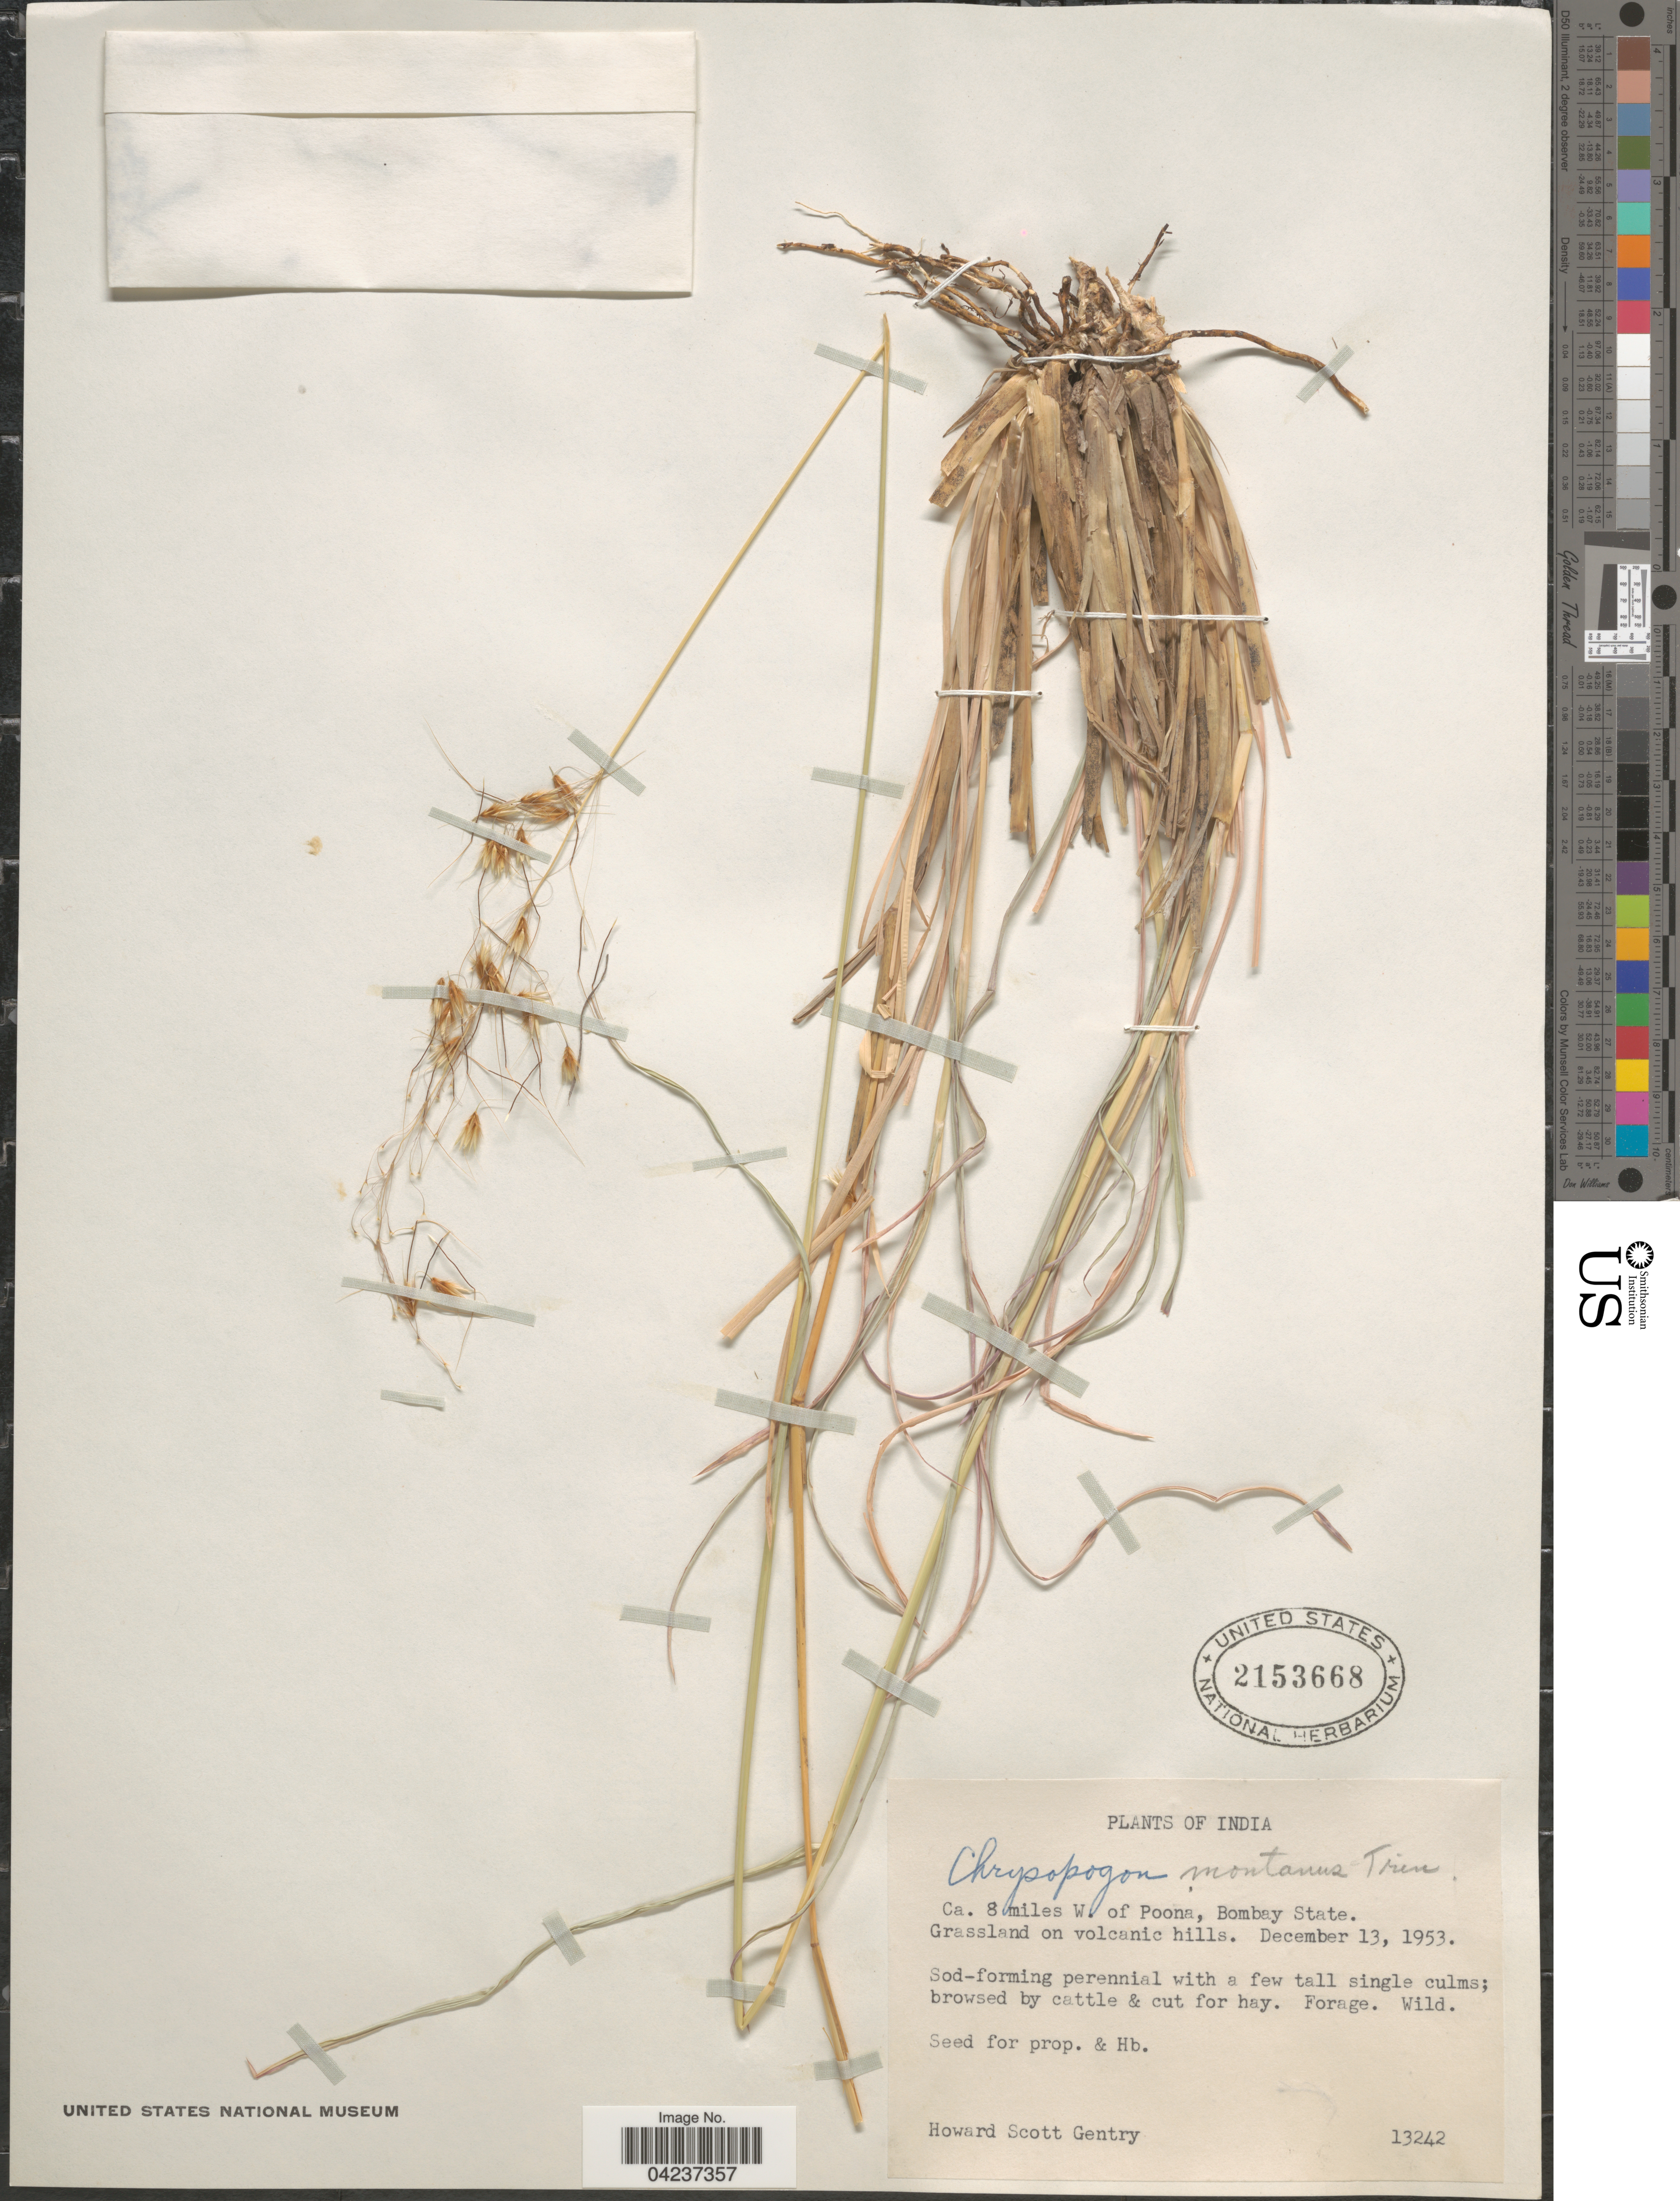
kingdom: Plantae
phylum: Tracheophyta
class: Liliopsida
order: Poales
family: Poaceae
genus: Chrysopogon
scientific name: Chrysopogon nodulibarbis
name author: (Hochst. ex Steud.) Henr.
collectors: H. S. Gentry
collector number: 13242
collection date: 1953-12-13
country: India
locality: Ca. 8 miles W. of Poona, Bombay State.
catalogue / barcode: US 2153668